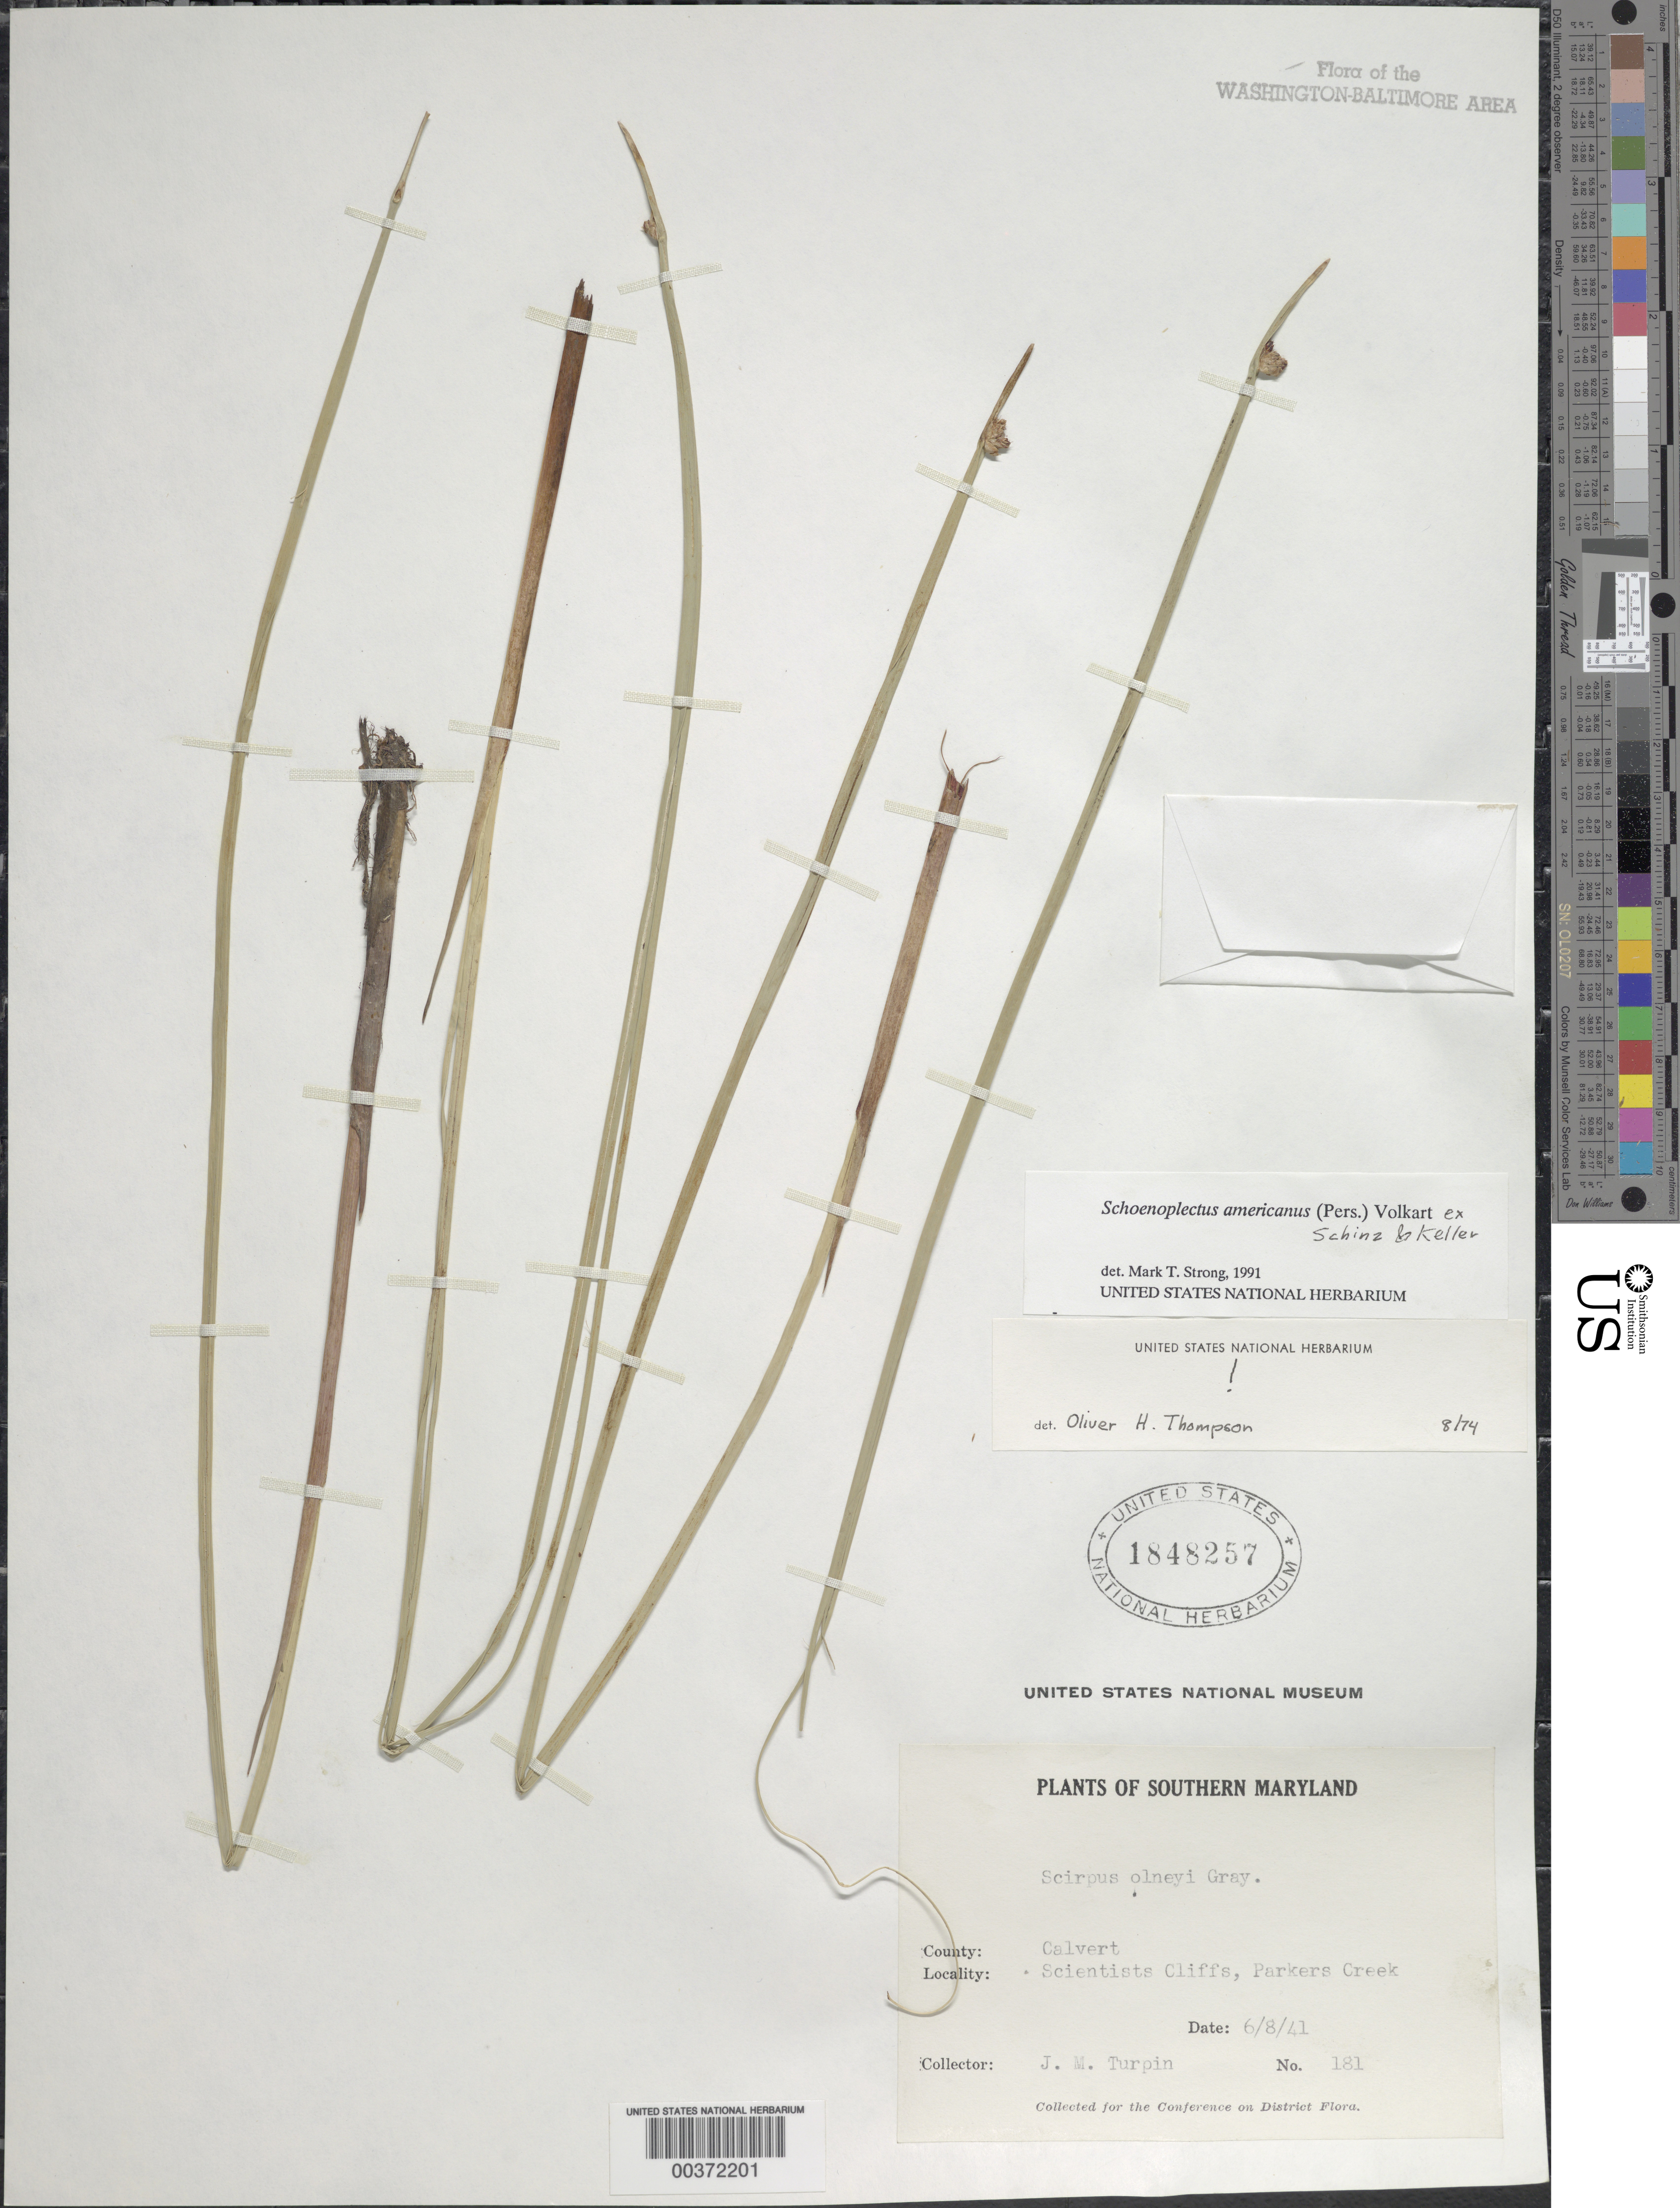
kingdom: Plantae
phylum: Tracheophyta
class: Liliopsida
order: Poales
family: Cyperaceae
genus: Schoenoplectus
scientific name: Schoenoplectus americanus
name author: (Pers.) Volkart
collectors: J. M. Turpin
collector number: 181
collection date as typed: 08 Jun 1941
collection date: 1941-06-08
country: United States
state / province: Maryland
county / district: Calvert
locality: Scientists cliffs, Parkers Creek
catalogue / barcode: US 1848257